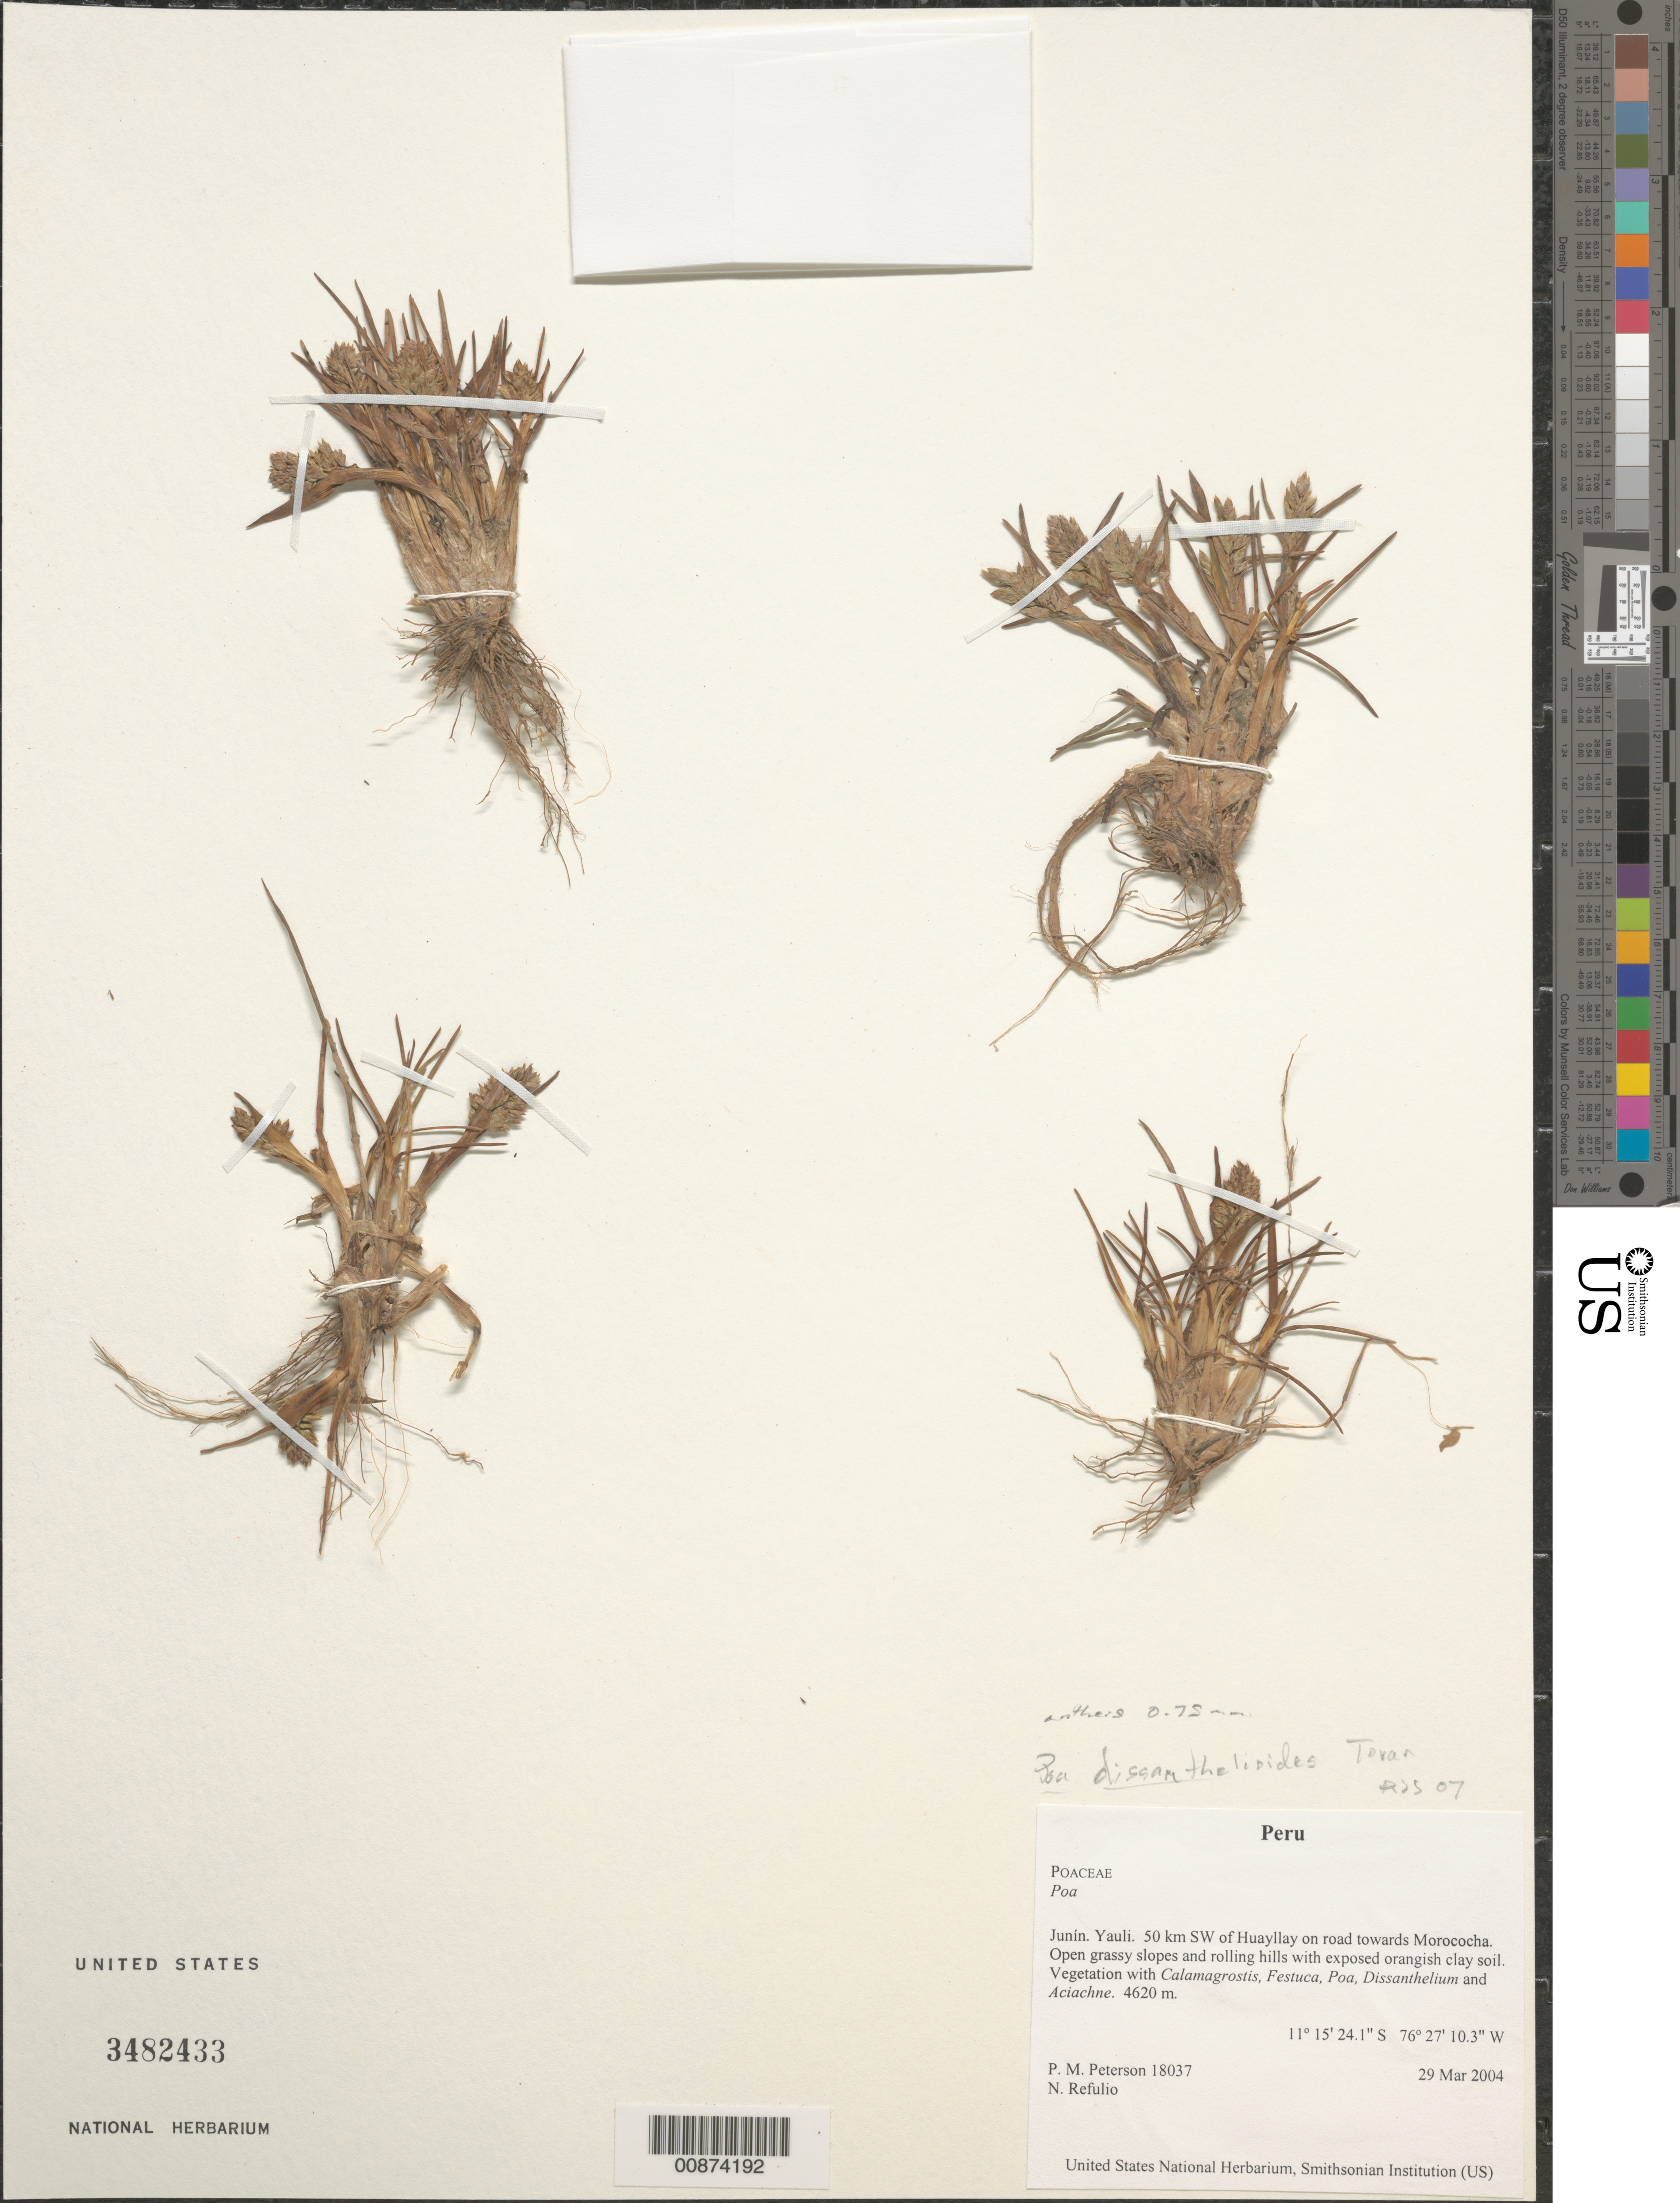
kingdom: Plantae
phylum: Tracheophyta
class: Liliopsida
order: Poales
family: Poaceae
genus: Poa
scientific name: Poa dissanthelioides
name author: Tovar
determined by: Soreng, Robert J., Research Associate (BOT), Smithsonian Institution - National Museum of Natural History (UNITED STATES)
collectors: P. M. Peterson & N. Refulio-Rodríguez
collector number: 18037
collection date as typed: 29 Mar 2004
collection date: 2004-03-29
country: Peru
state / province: Junín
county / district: Yauli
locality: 50 km SW of Huayllay on road towards Morococha. Open grassy slopes and rolling hills with exposed orangish clay soil. Vegetation with Calamagrostis, Festuca, Poa, Dissanthelium and Aciachne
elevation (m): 4620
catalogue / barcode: US 3482433